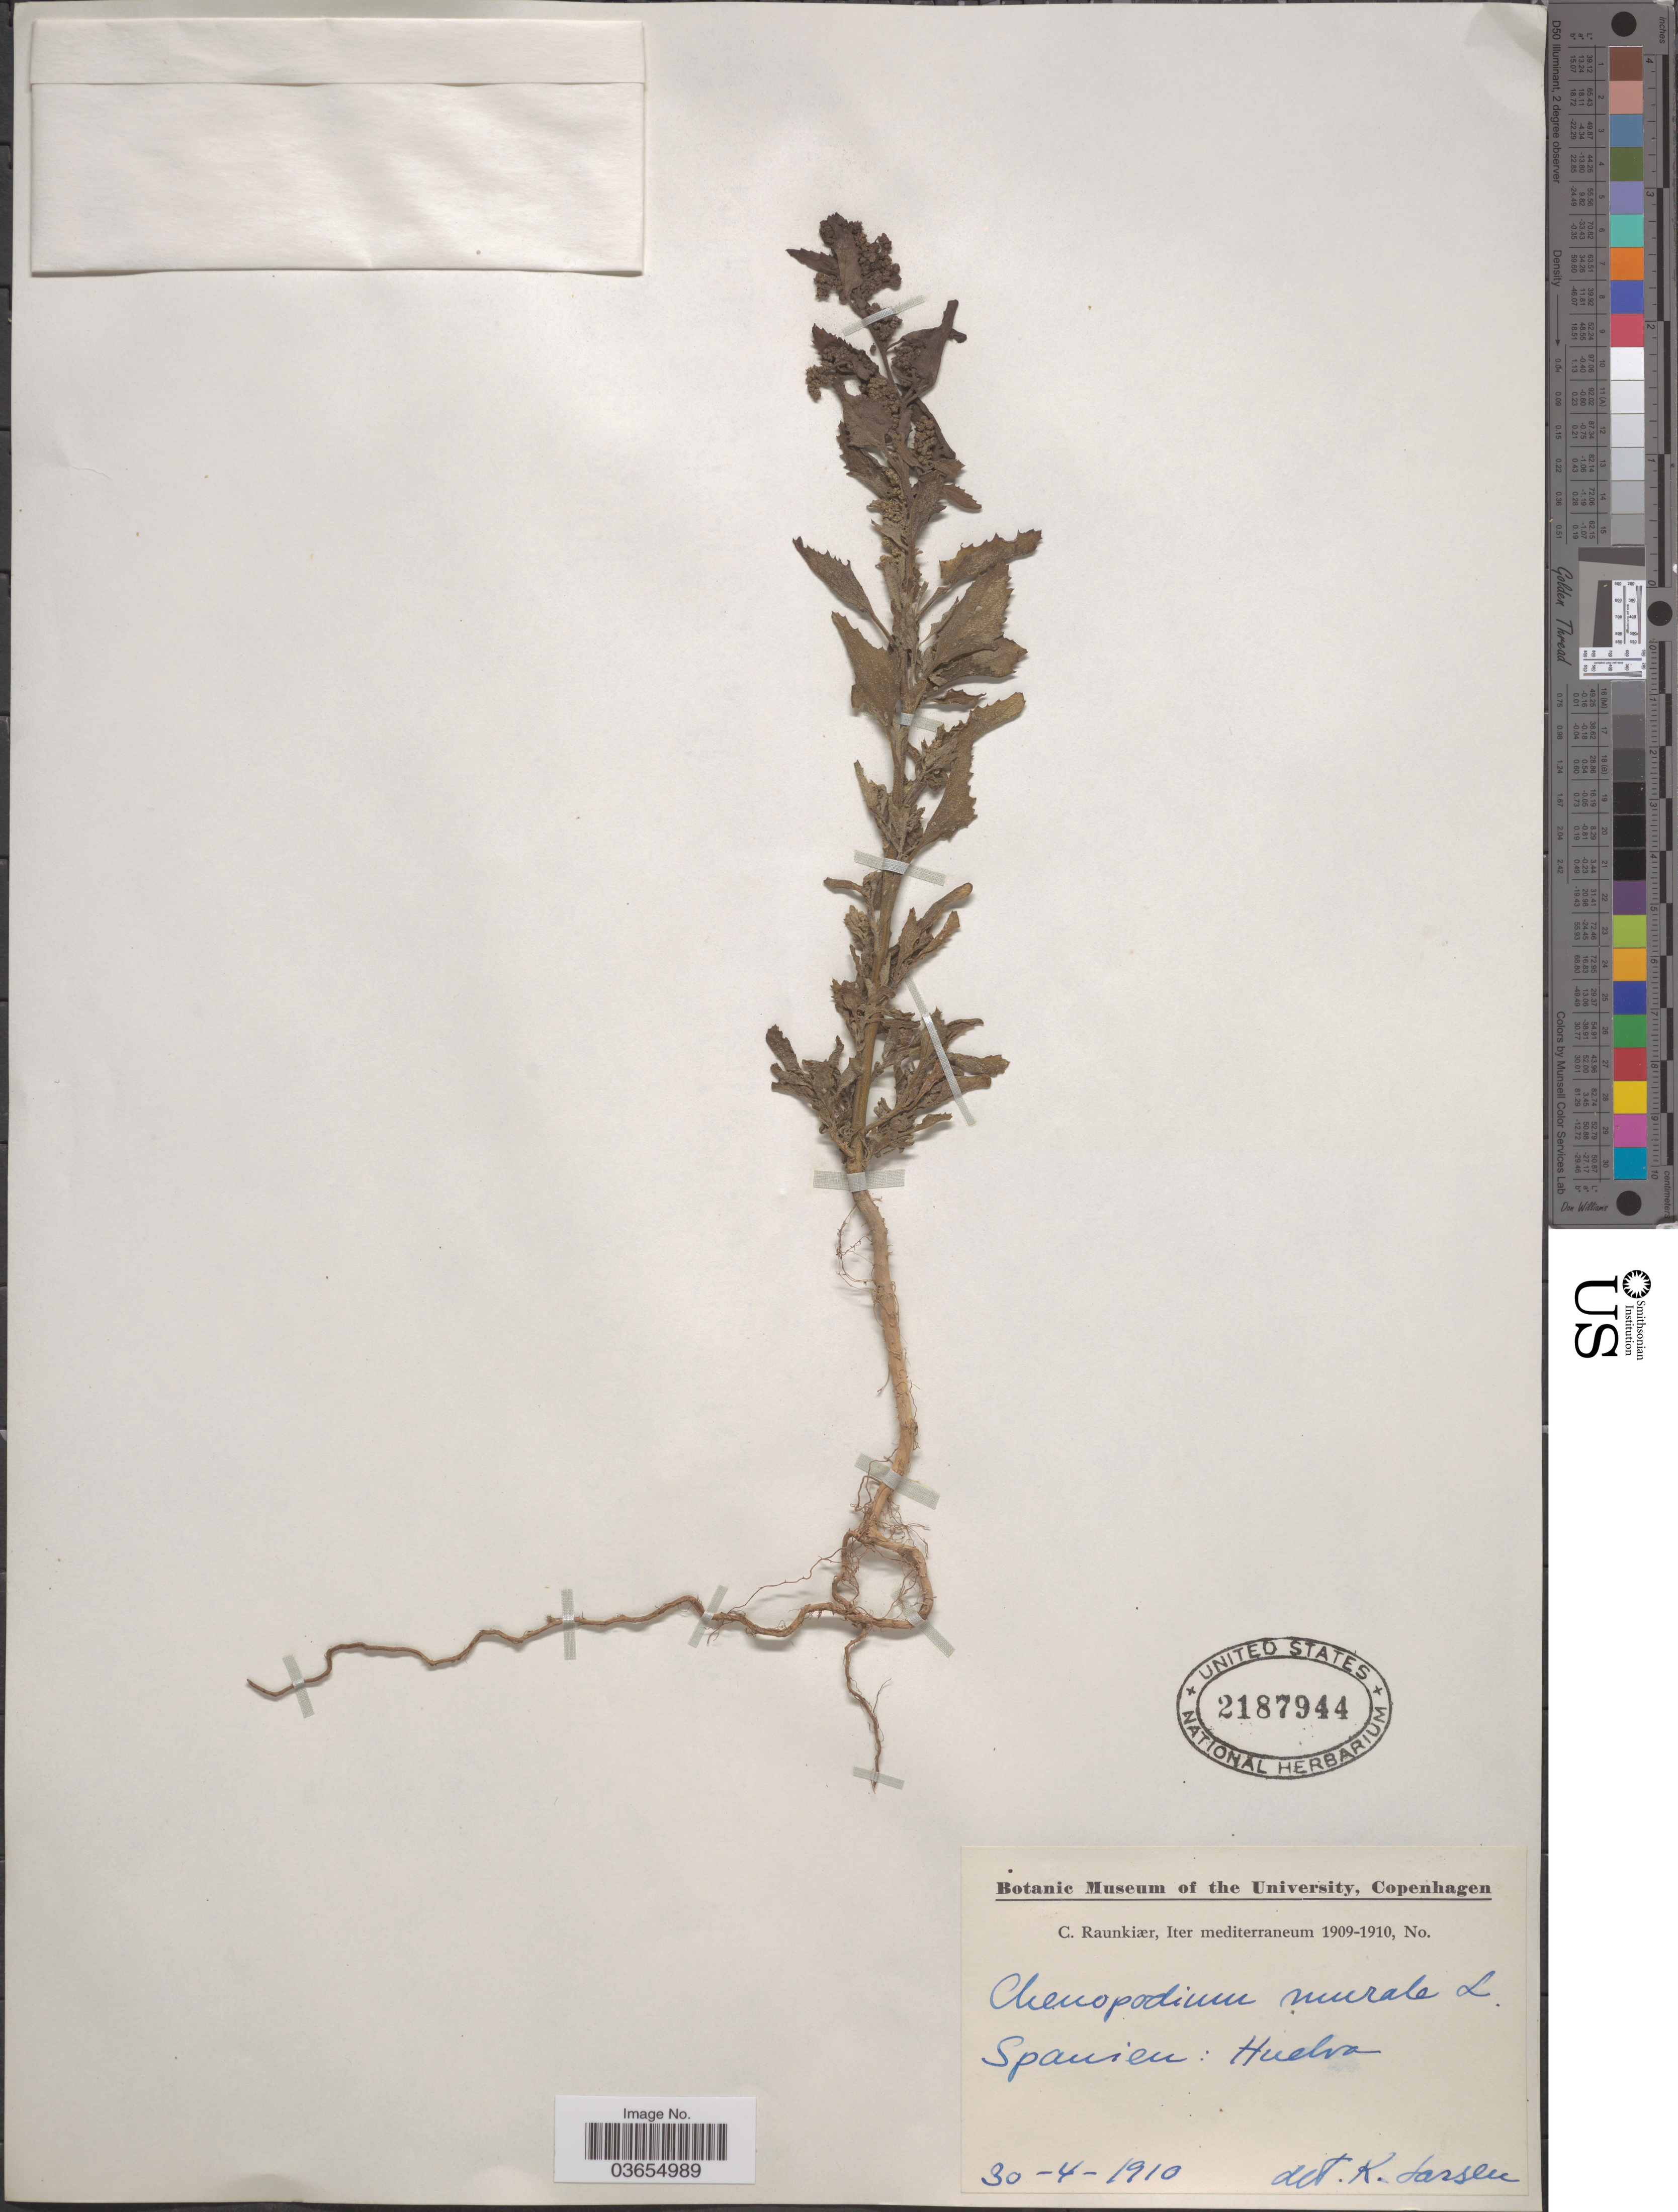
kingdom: Plantae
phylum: Tracheophyta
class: Magnoliopsida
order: Caryophyllales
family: Amaranthaceae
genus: Chenopodium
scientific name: Chenopodium murale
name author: L.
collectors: C. Raunkiær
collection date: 1910-04-30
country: Spain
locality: Iter mediterraneum. Spanien: Huelva.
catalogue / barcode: US 2187944